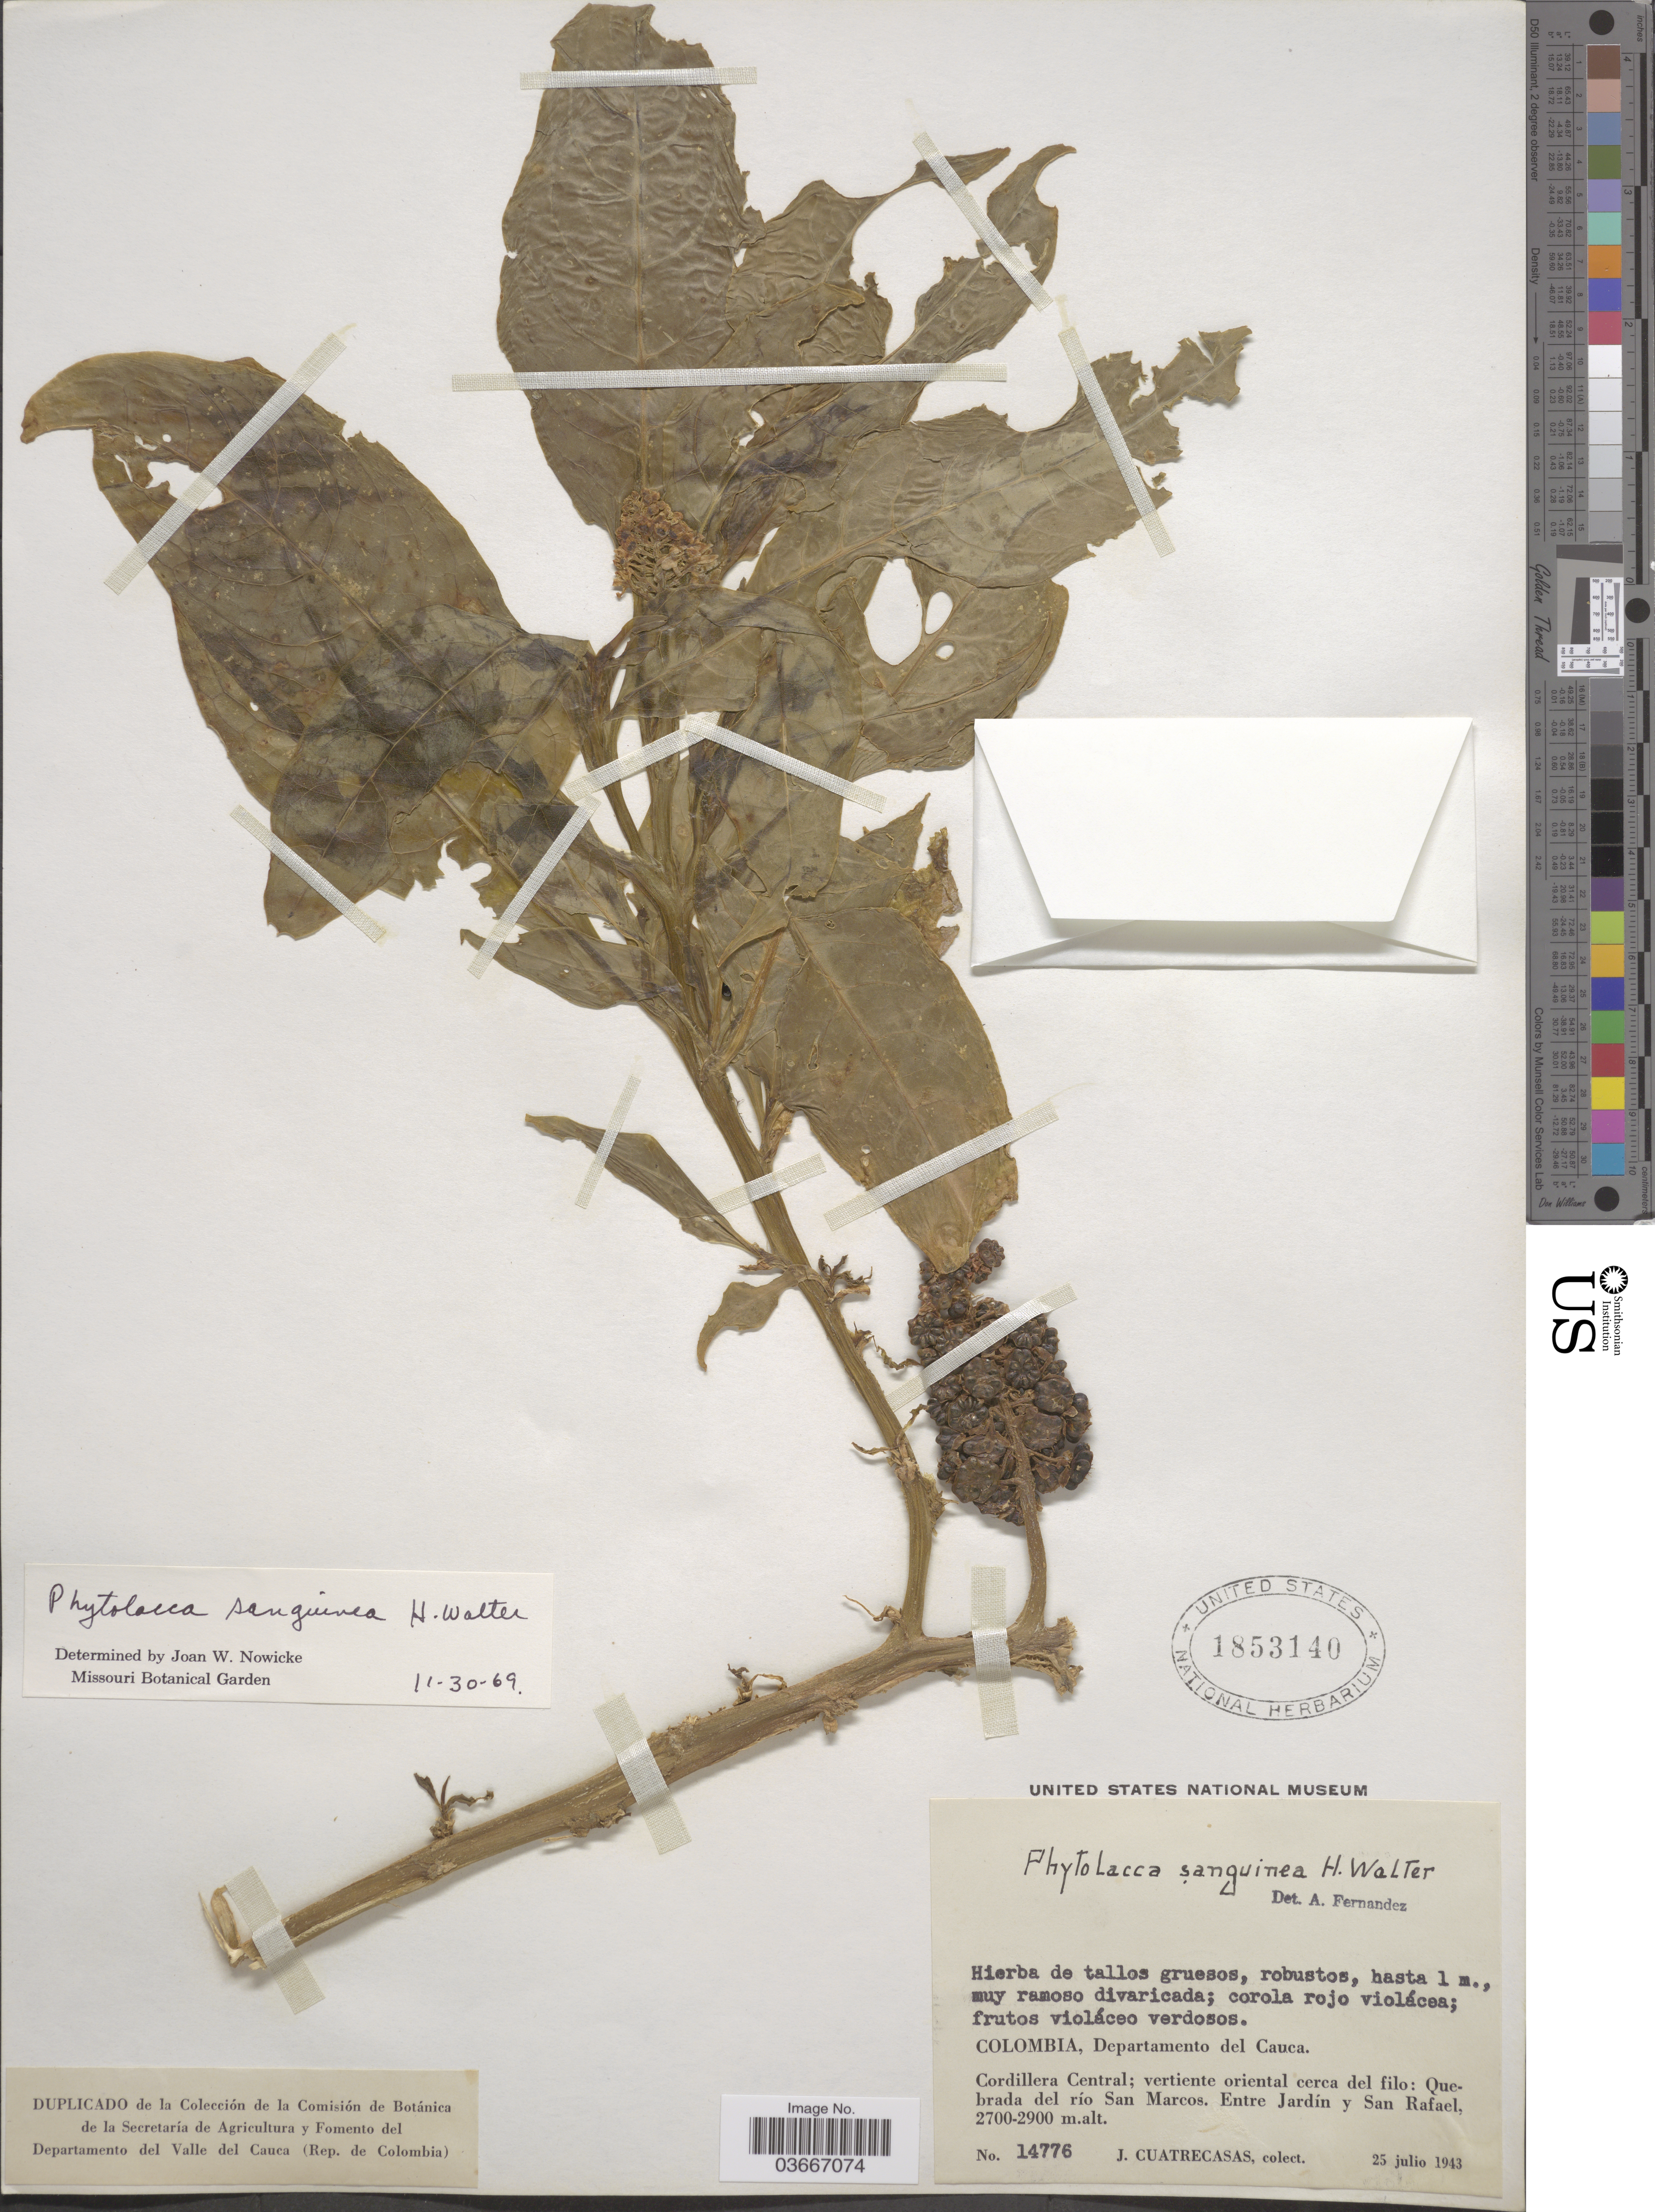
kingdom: Plantae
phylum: Tracheophyta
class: Magnoliopsida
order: Caryophyllales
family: Phytolaccaceae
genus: Phytolacca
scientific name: Phytolacca sanguinea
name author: H. Walter in Engl.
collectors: J. Cuatrecasas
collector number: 14776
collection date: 1943-07-25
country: Colombia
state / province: Cauca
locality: Departamento del Cauca. Cordillera Central; vertiente oriental cerca del filo: Quebrada del río San Marcos. Entre Jardín y San Rafael.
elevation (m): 2700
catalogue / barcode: US 1853140